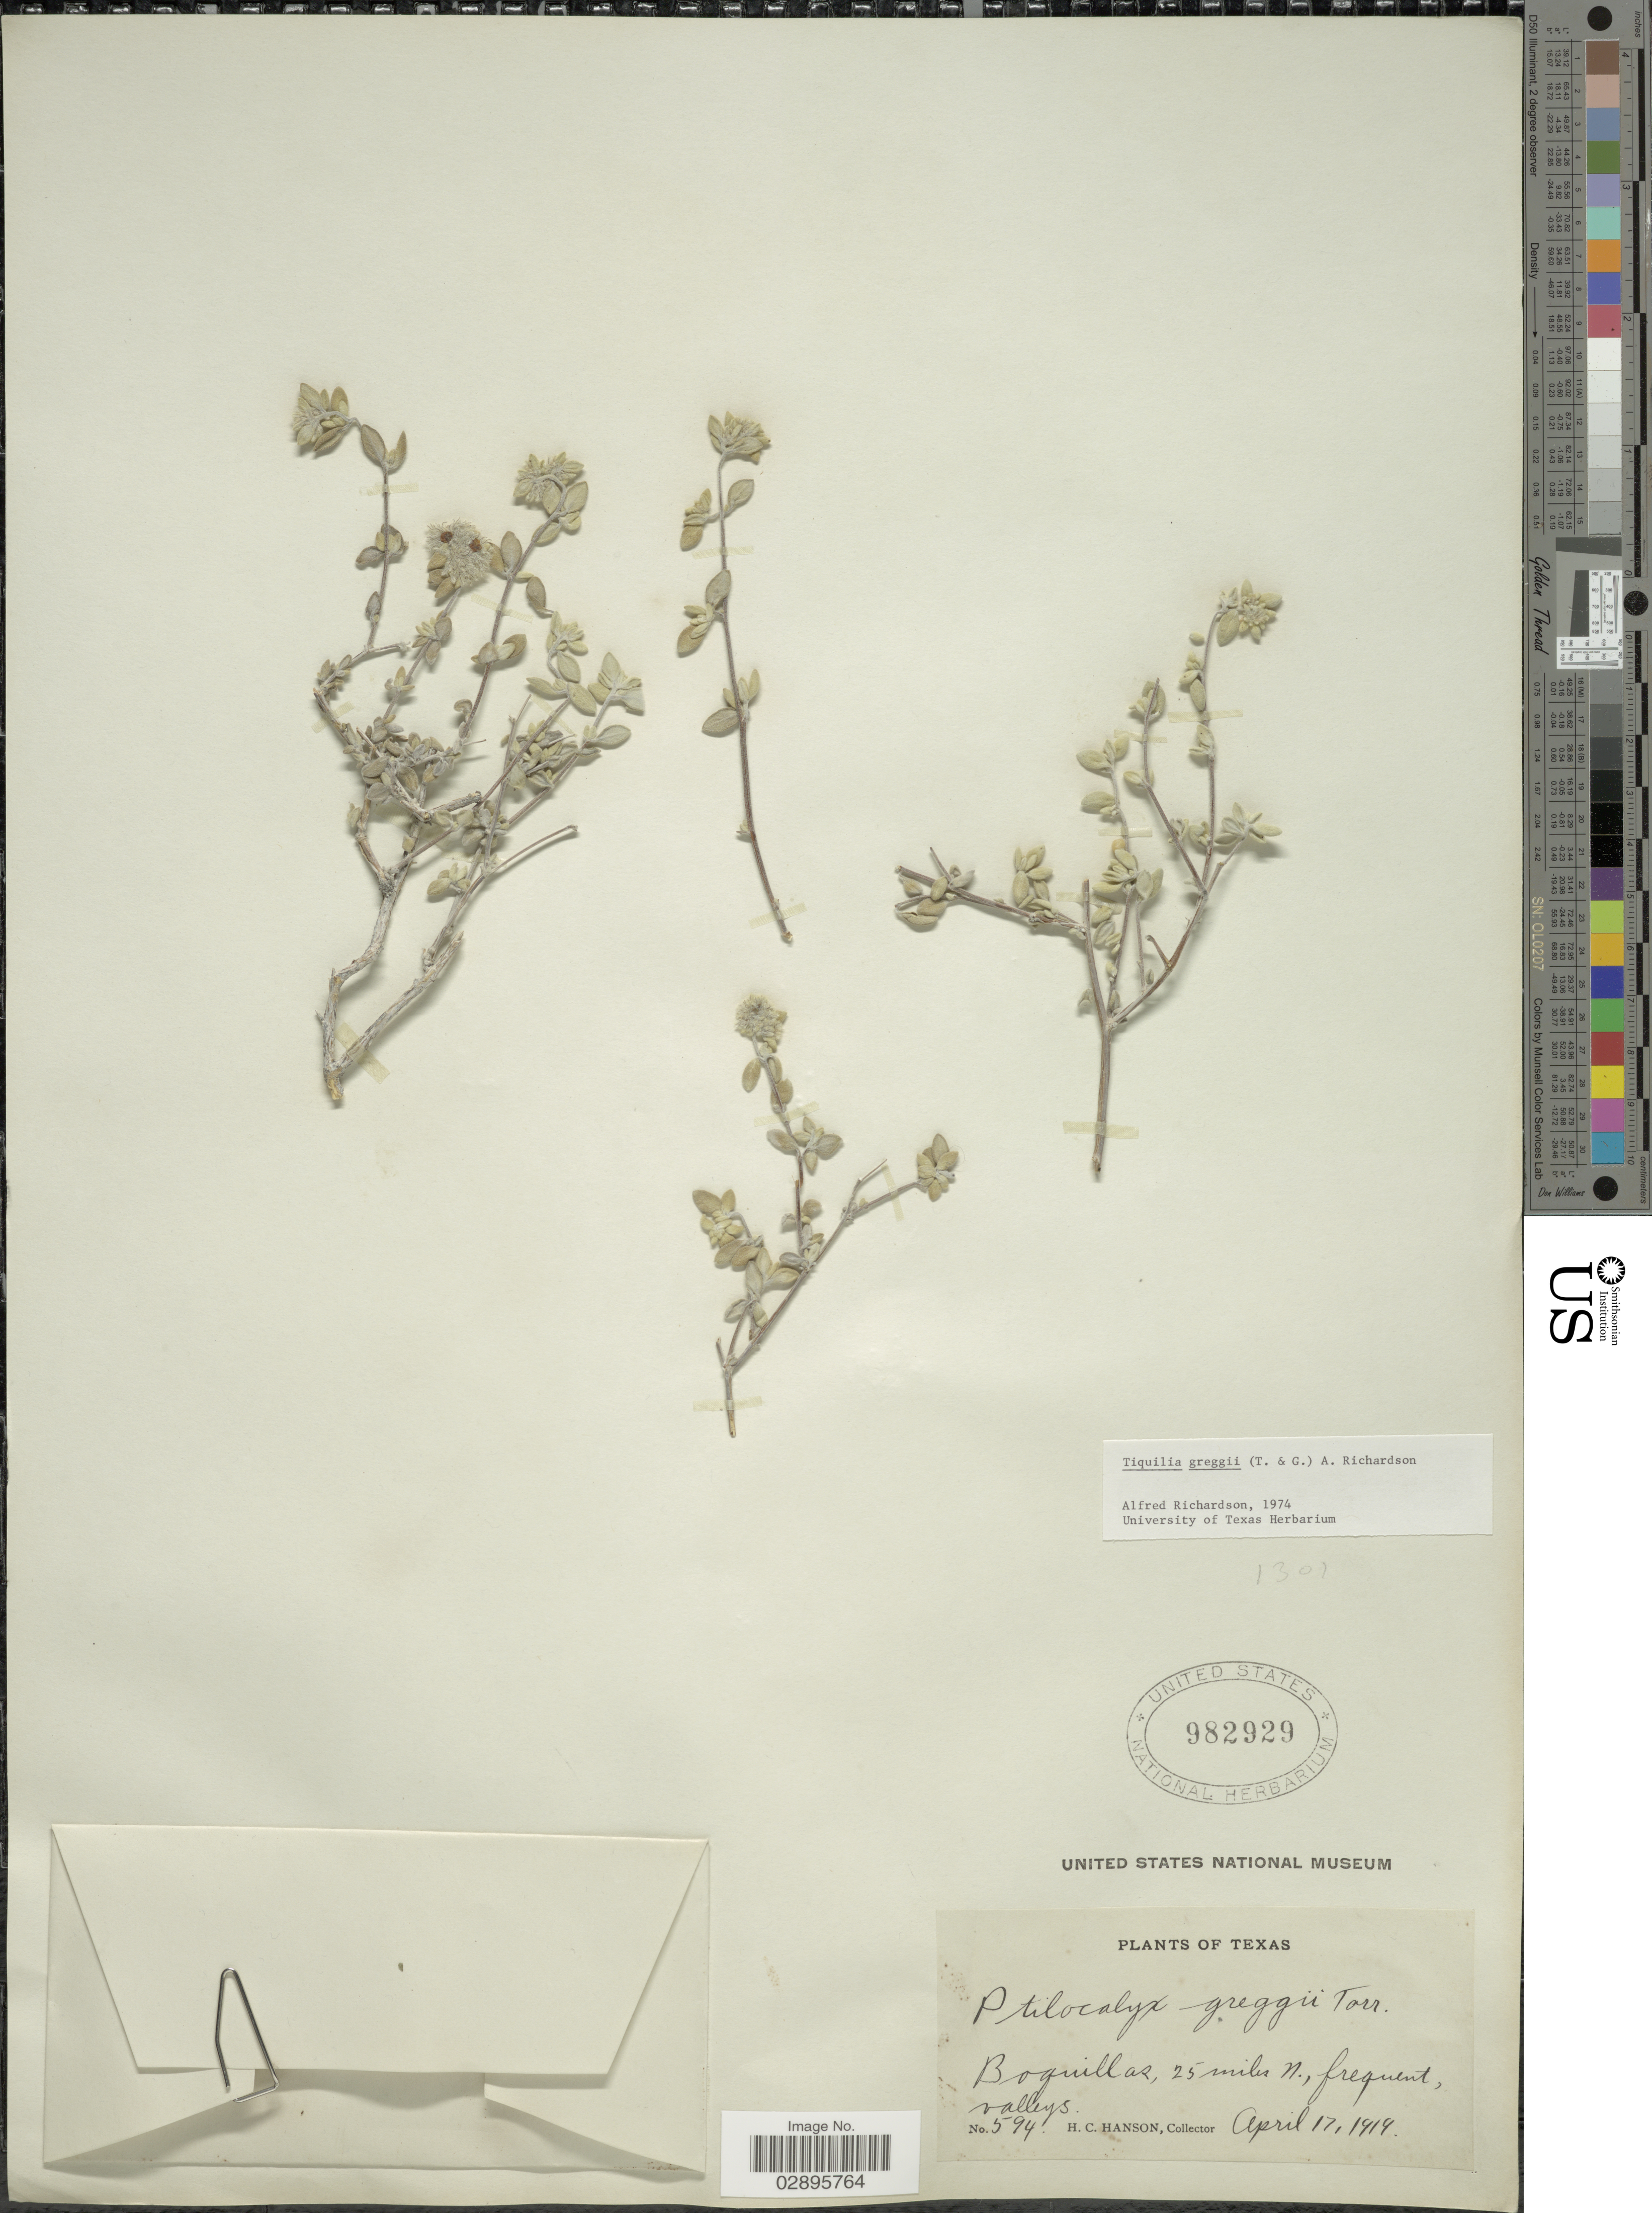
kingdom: Plantae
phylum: Tracheophyta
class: Magnoliopsida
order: Boraginales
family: Ehretiaceae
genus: Tiquilia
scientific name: Tiquilia greggii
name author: (Torr.) A.T. Richardson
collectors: H. Hanson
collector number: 594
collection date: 1919-04-17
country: United States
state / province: Texas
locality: Boquillas, 25 miles N., frequent, valleys.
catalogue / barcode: US 982929